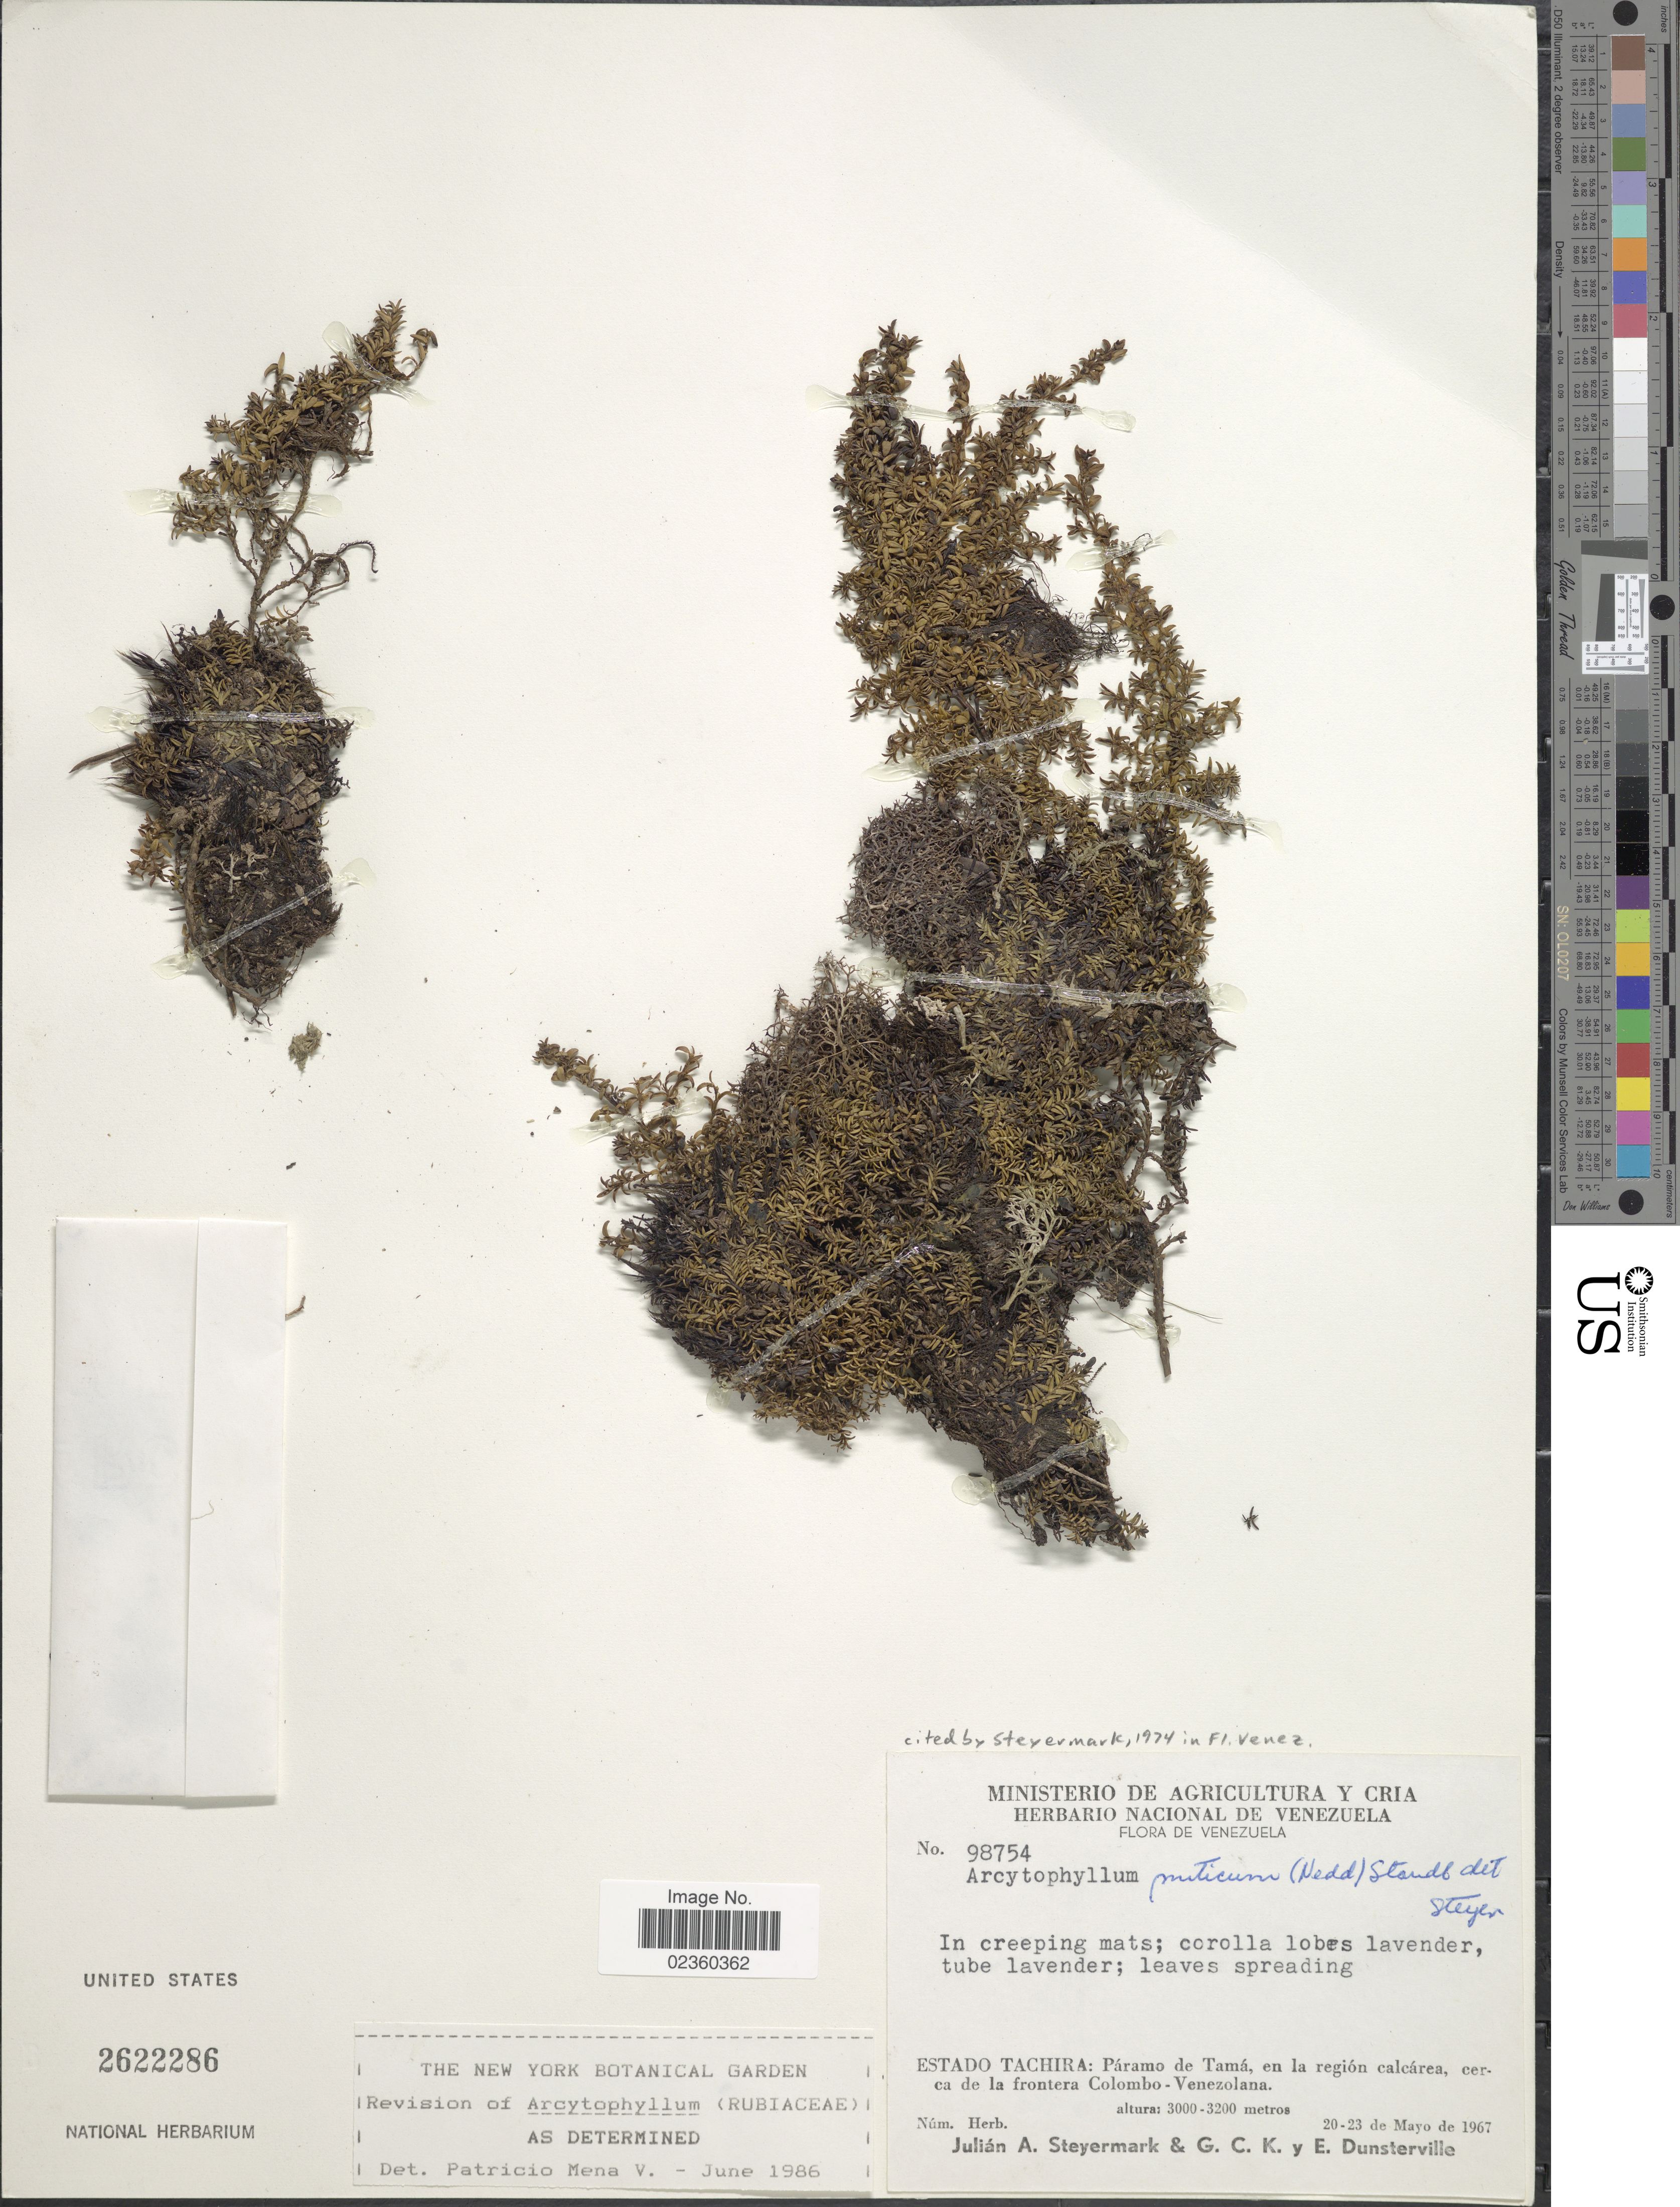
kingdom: Plantae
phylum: Tracheophyta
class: Magnoliopsida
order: Gentianales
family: Rubiaceae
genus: Arcytophyllum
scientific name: Arcytophyllum muticum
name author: (Wedd.) Standl.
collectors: J. Steyermark & G. C. K. Dunsterville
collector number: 98754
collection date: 1967-05-20/1967-05-23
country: Venezuela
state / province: Tachira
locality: Pármo de Tamá, en la región calcárea, cerca de la frontera Colombo-Venezolana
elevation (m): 3000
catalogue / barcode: US 2622286